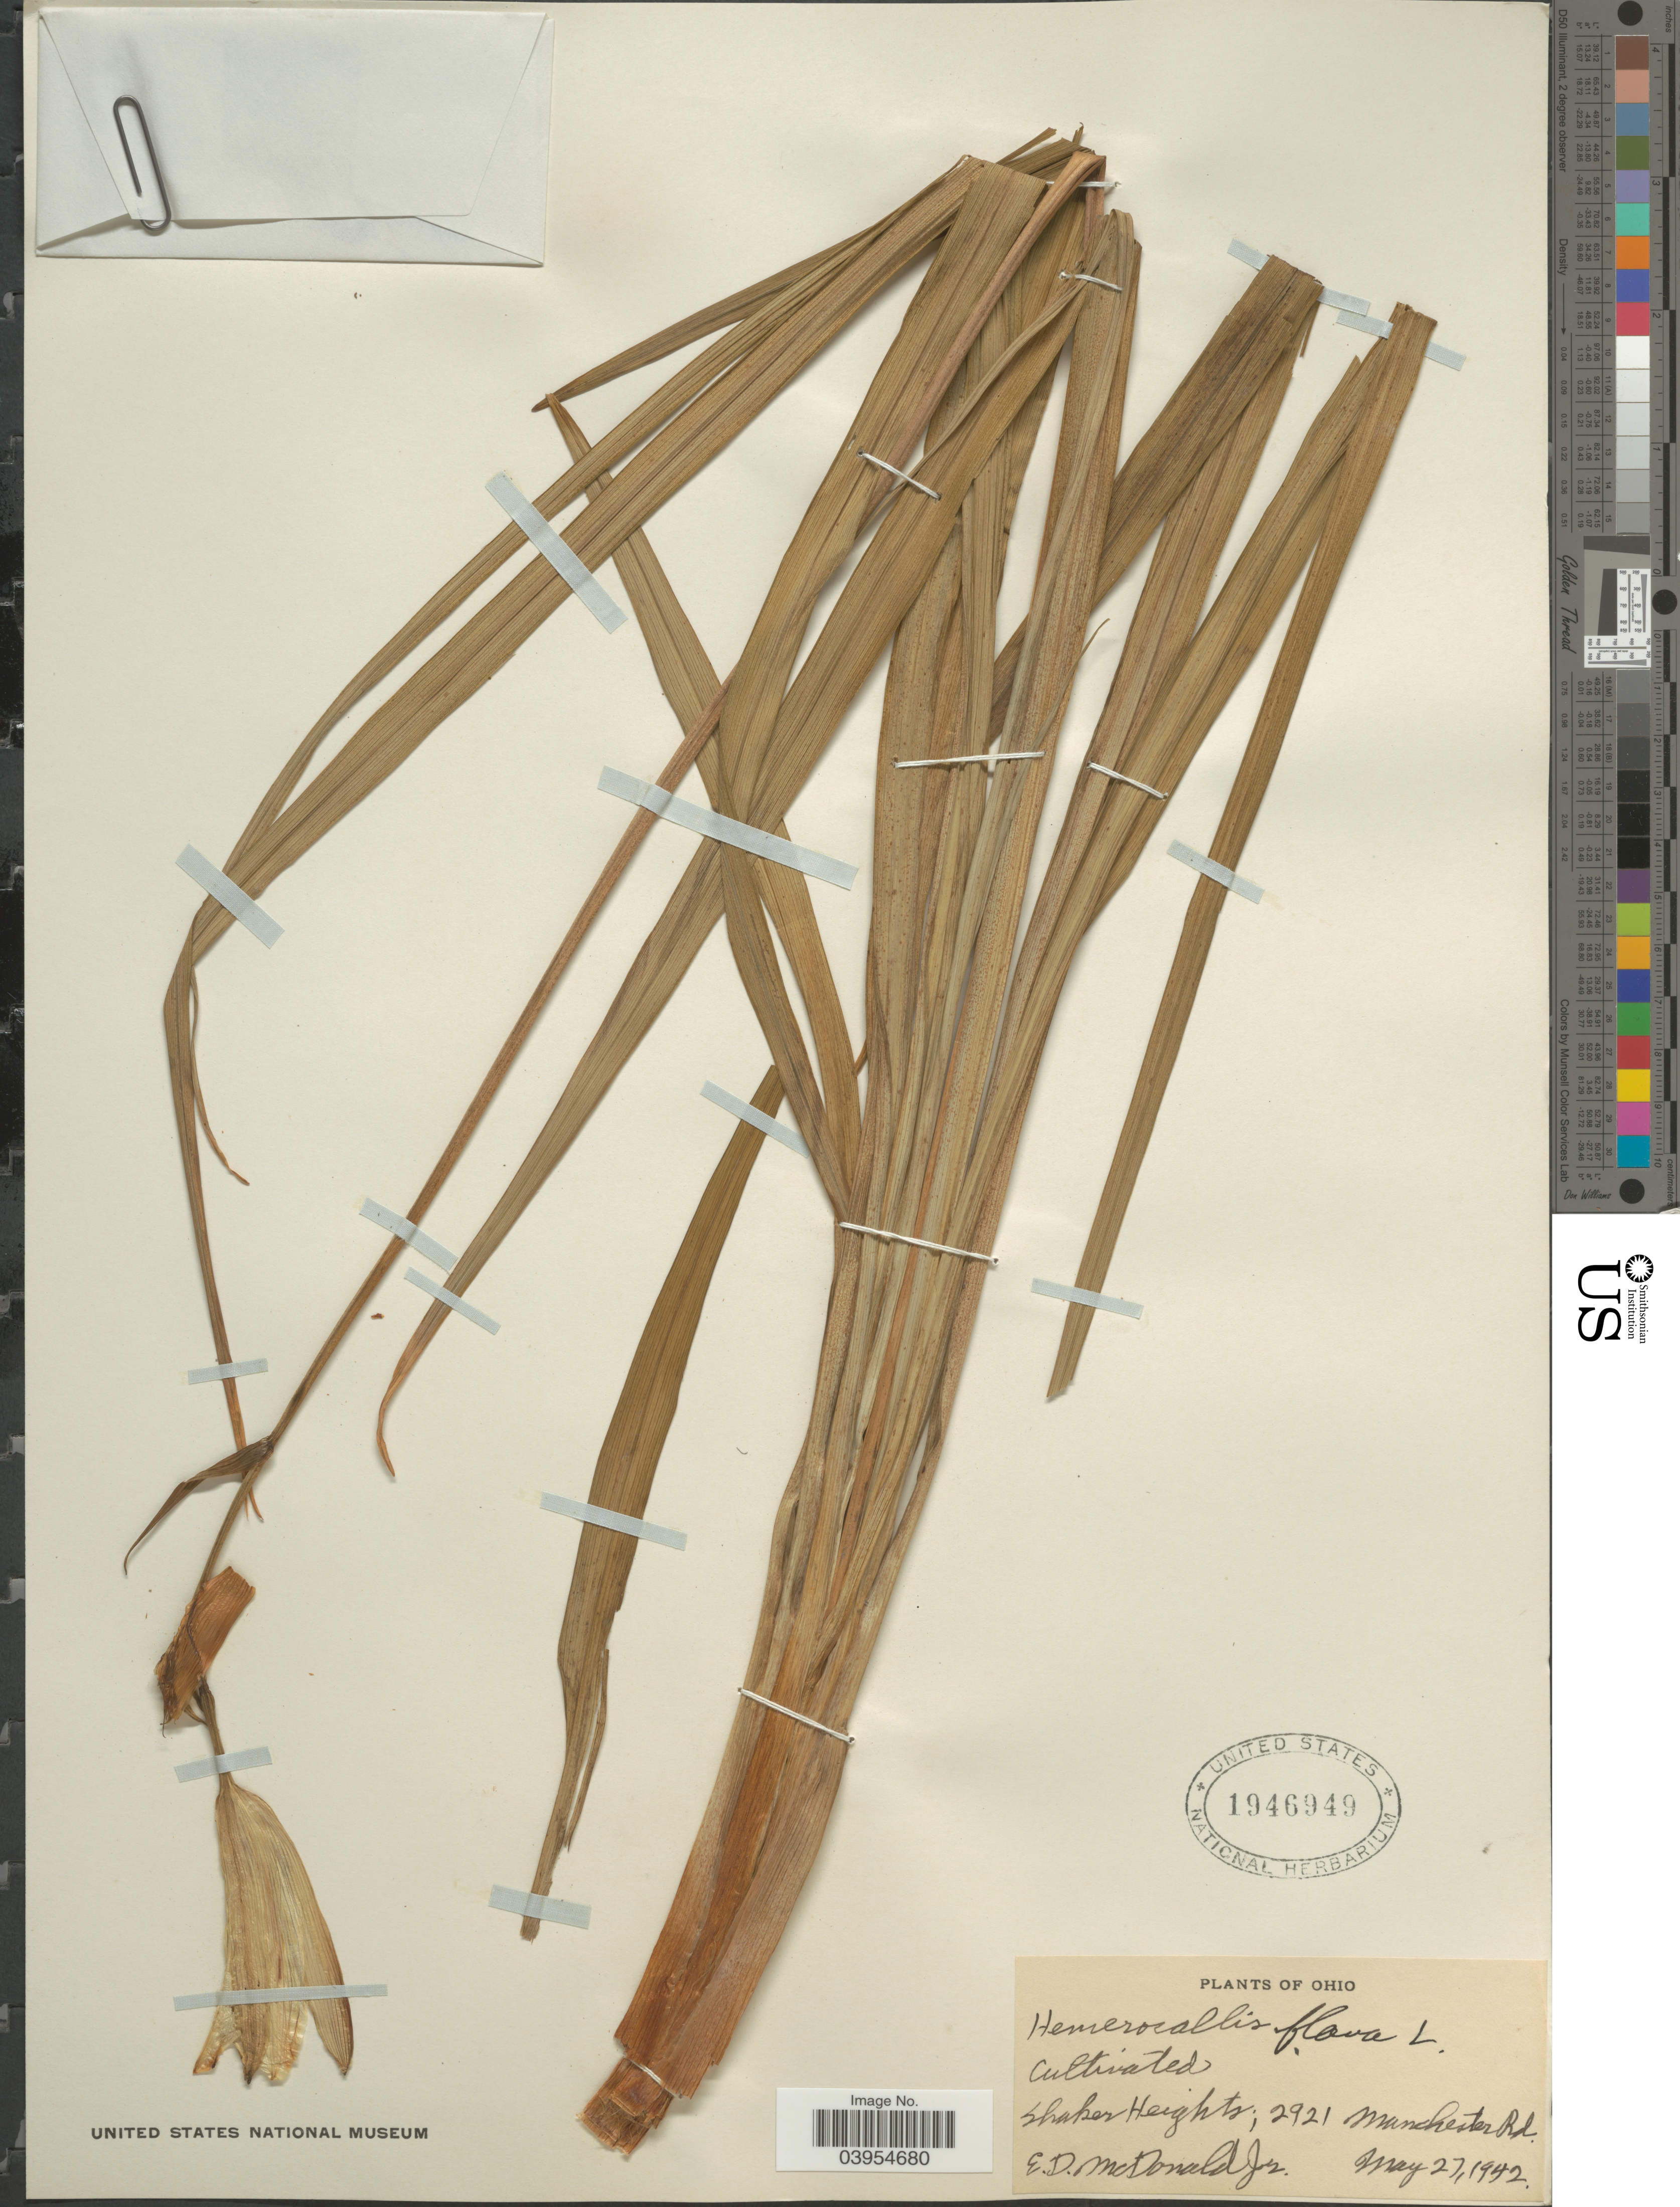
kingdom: Plantae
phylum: Tracheophyta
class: Liliopsida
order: Asparagales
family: Asphodelaceae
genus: Hemerocallis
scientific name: Hemerocallis fulva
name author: L.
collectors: E. D. McDonald Jr.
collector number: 2921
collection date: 1942-05-27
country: United States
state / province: Ohio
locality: Shaker Heights; Manchester Rd.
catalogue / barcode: US 1946949